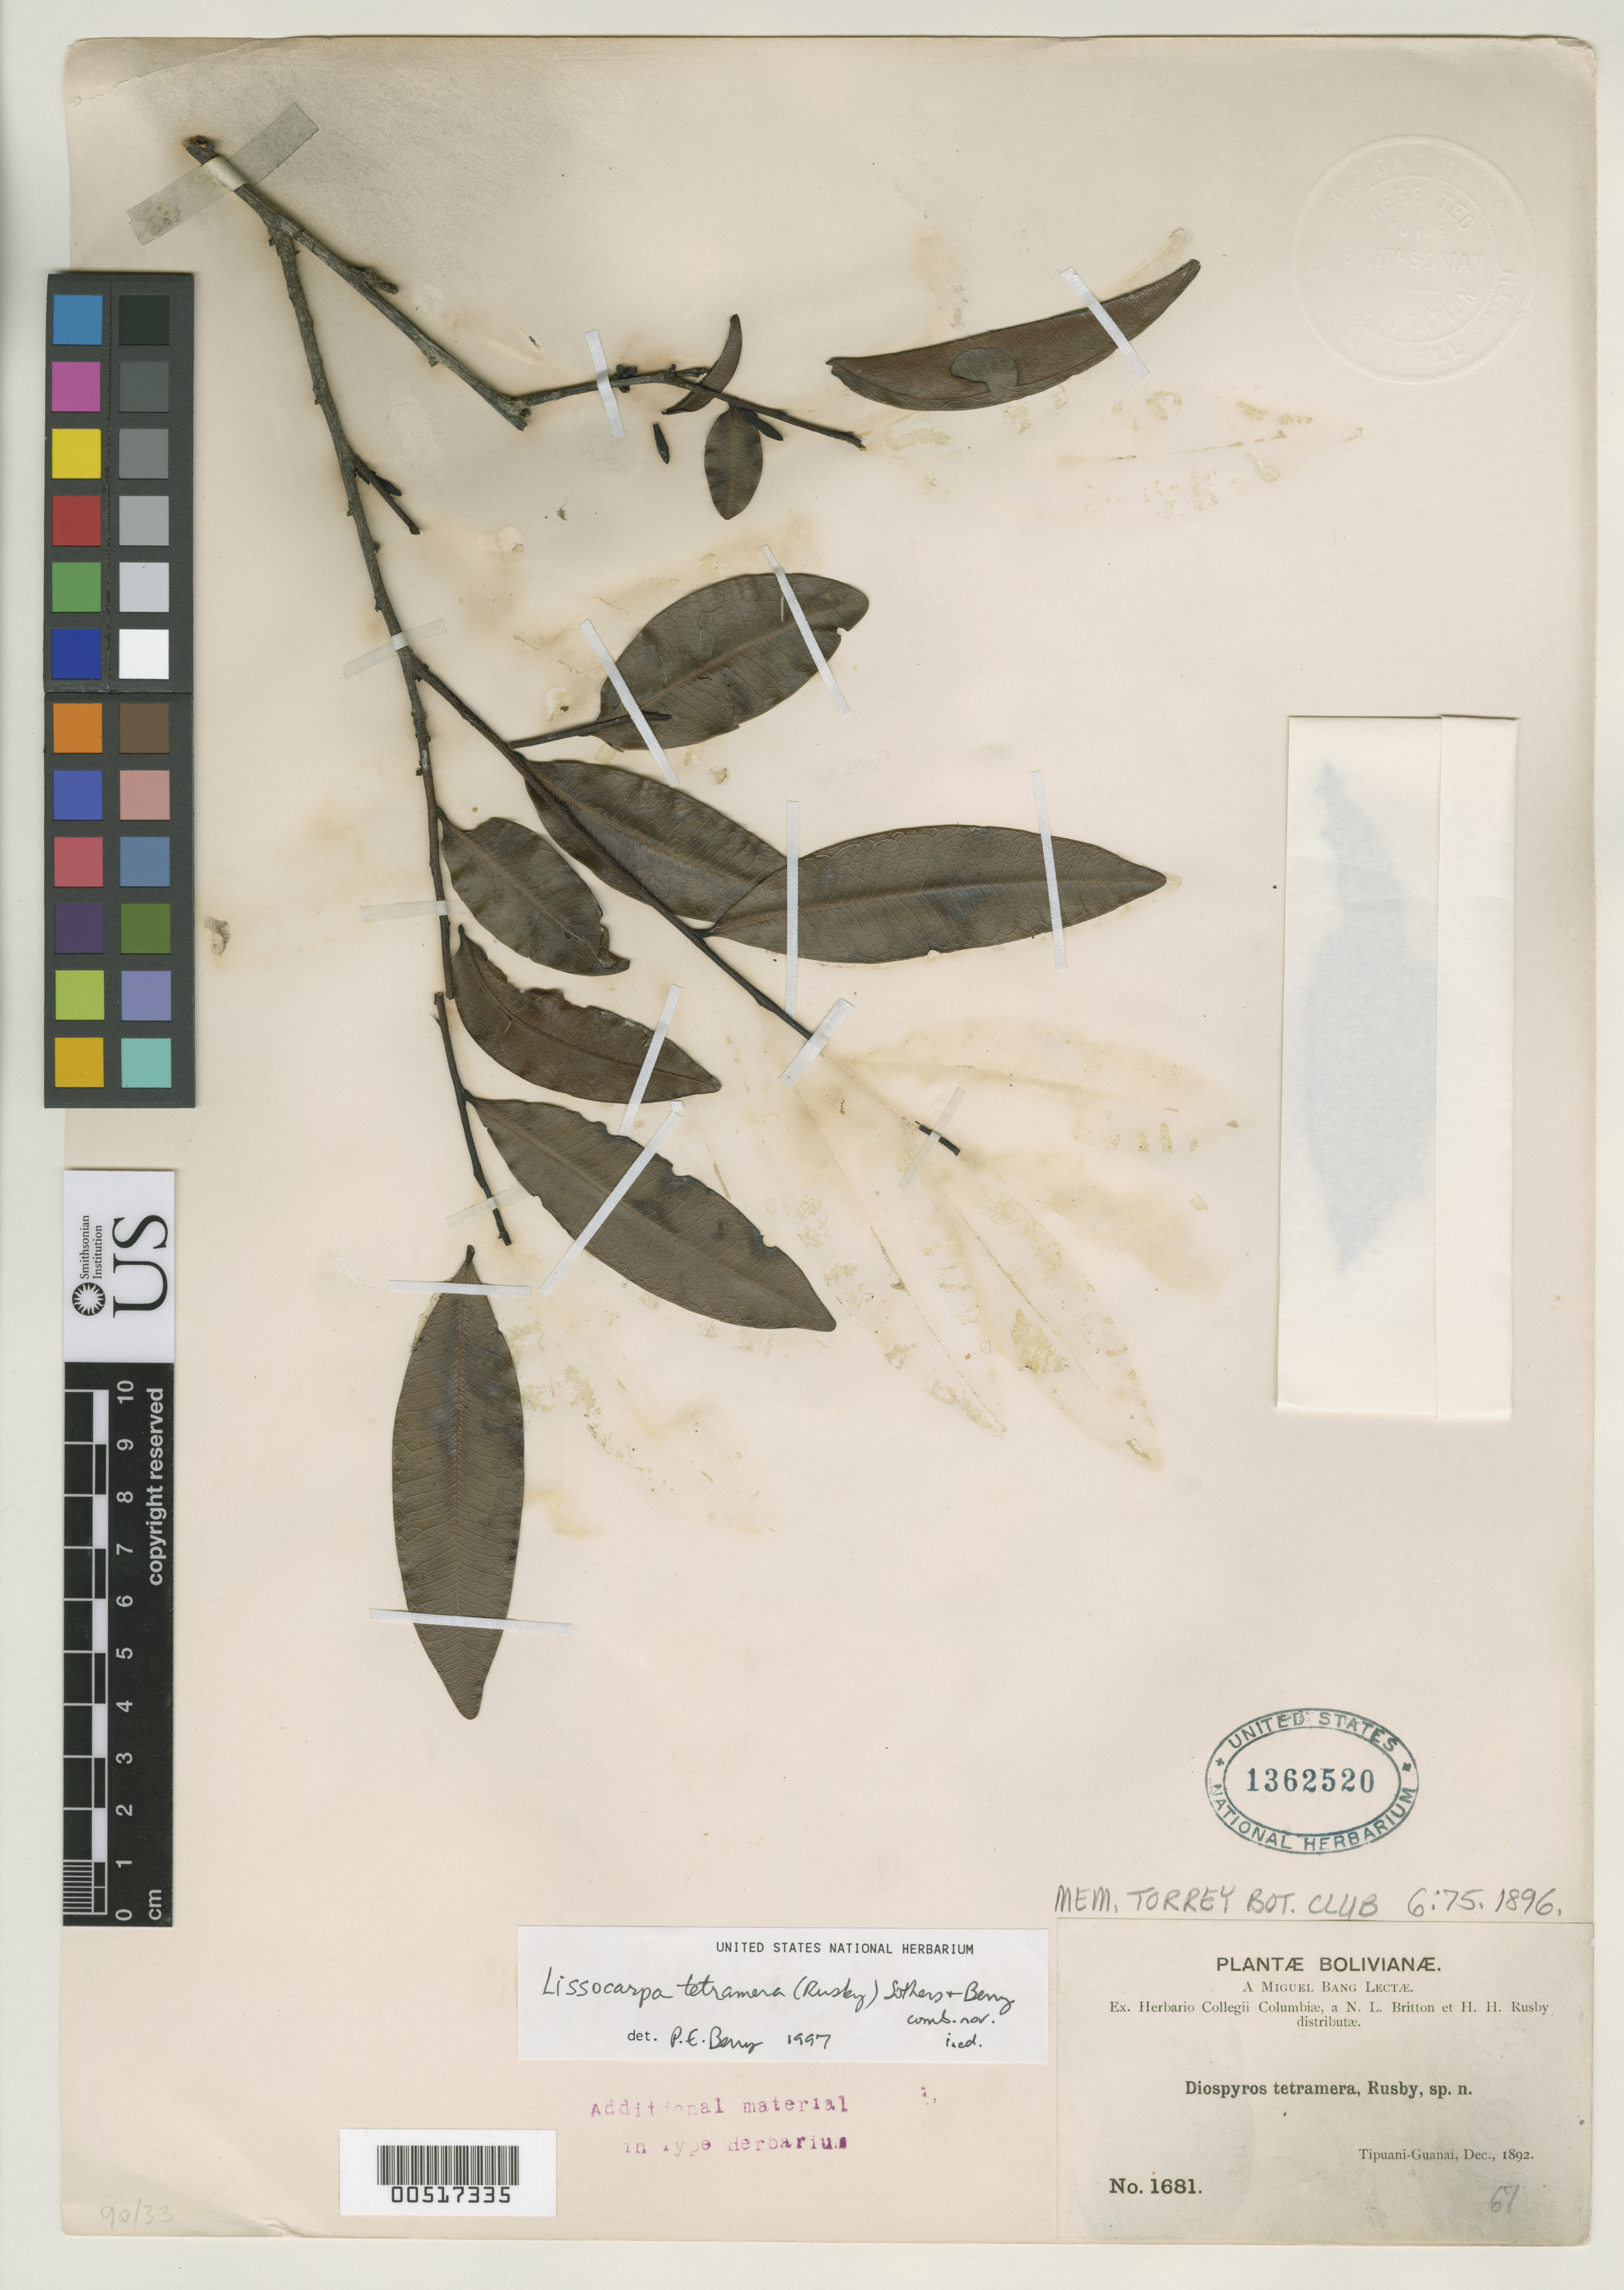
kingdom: Plantae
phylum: Tracheophyta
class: Magnoliopsida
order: Ericales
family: Ebenaceae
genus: Diospyros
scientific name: Diospyros tetramera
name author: Rusby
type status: Isotype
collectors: M. Bang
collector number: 1681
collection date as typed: Dec 1892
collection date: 1892-12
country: Bolivia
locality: Between Tipuani and Guanai.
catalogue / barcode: US 1362520